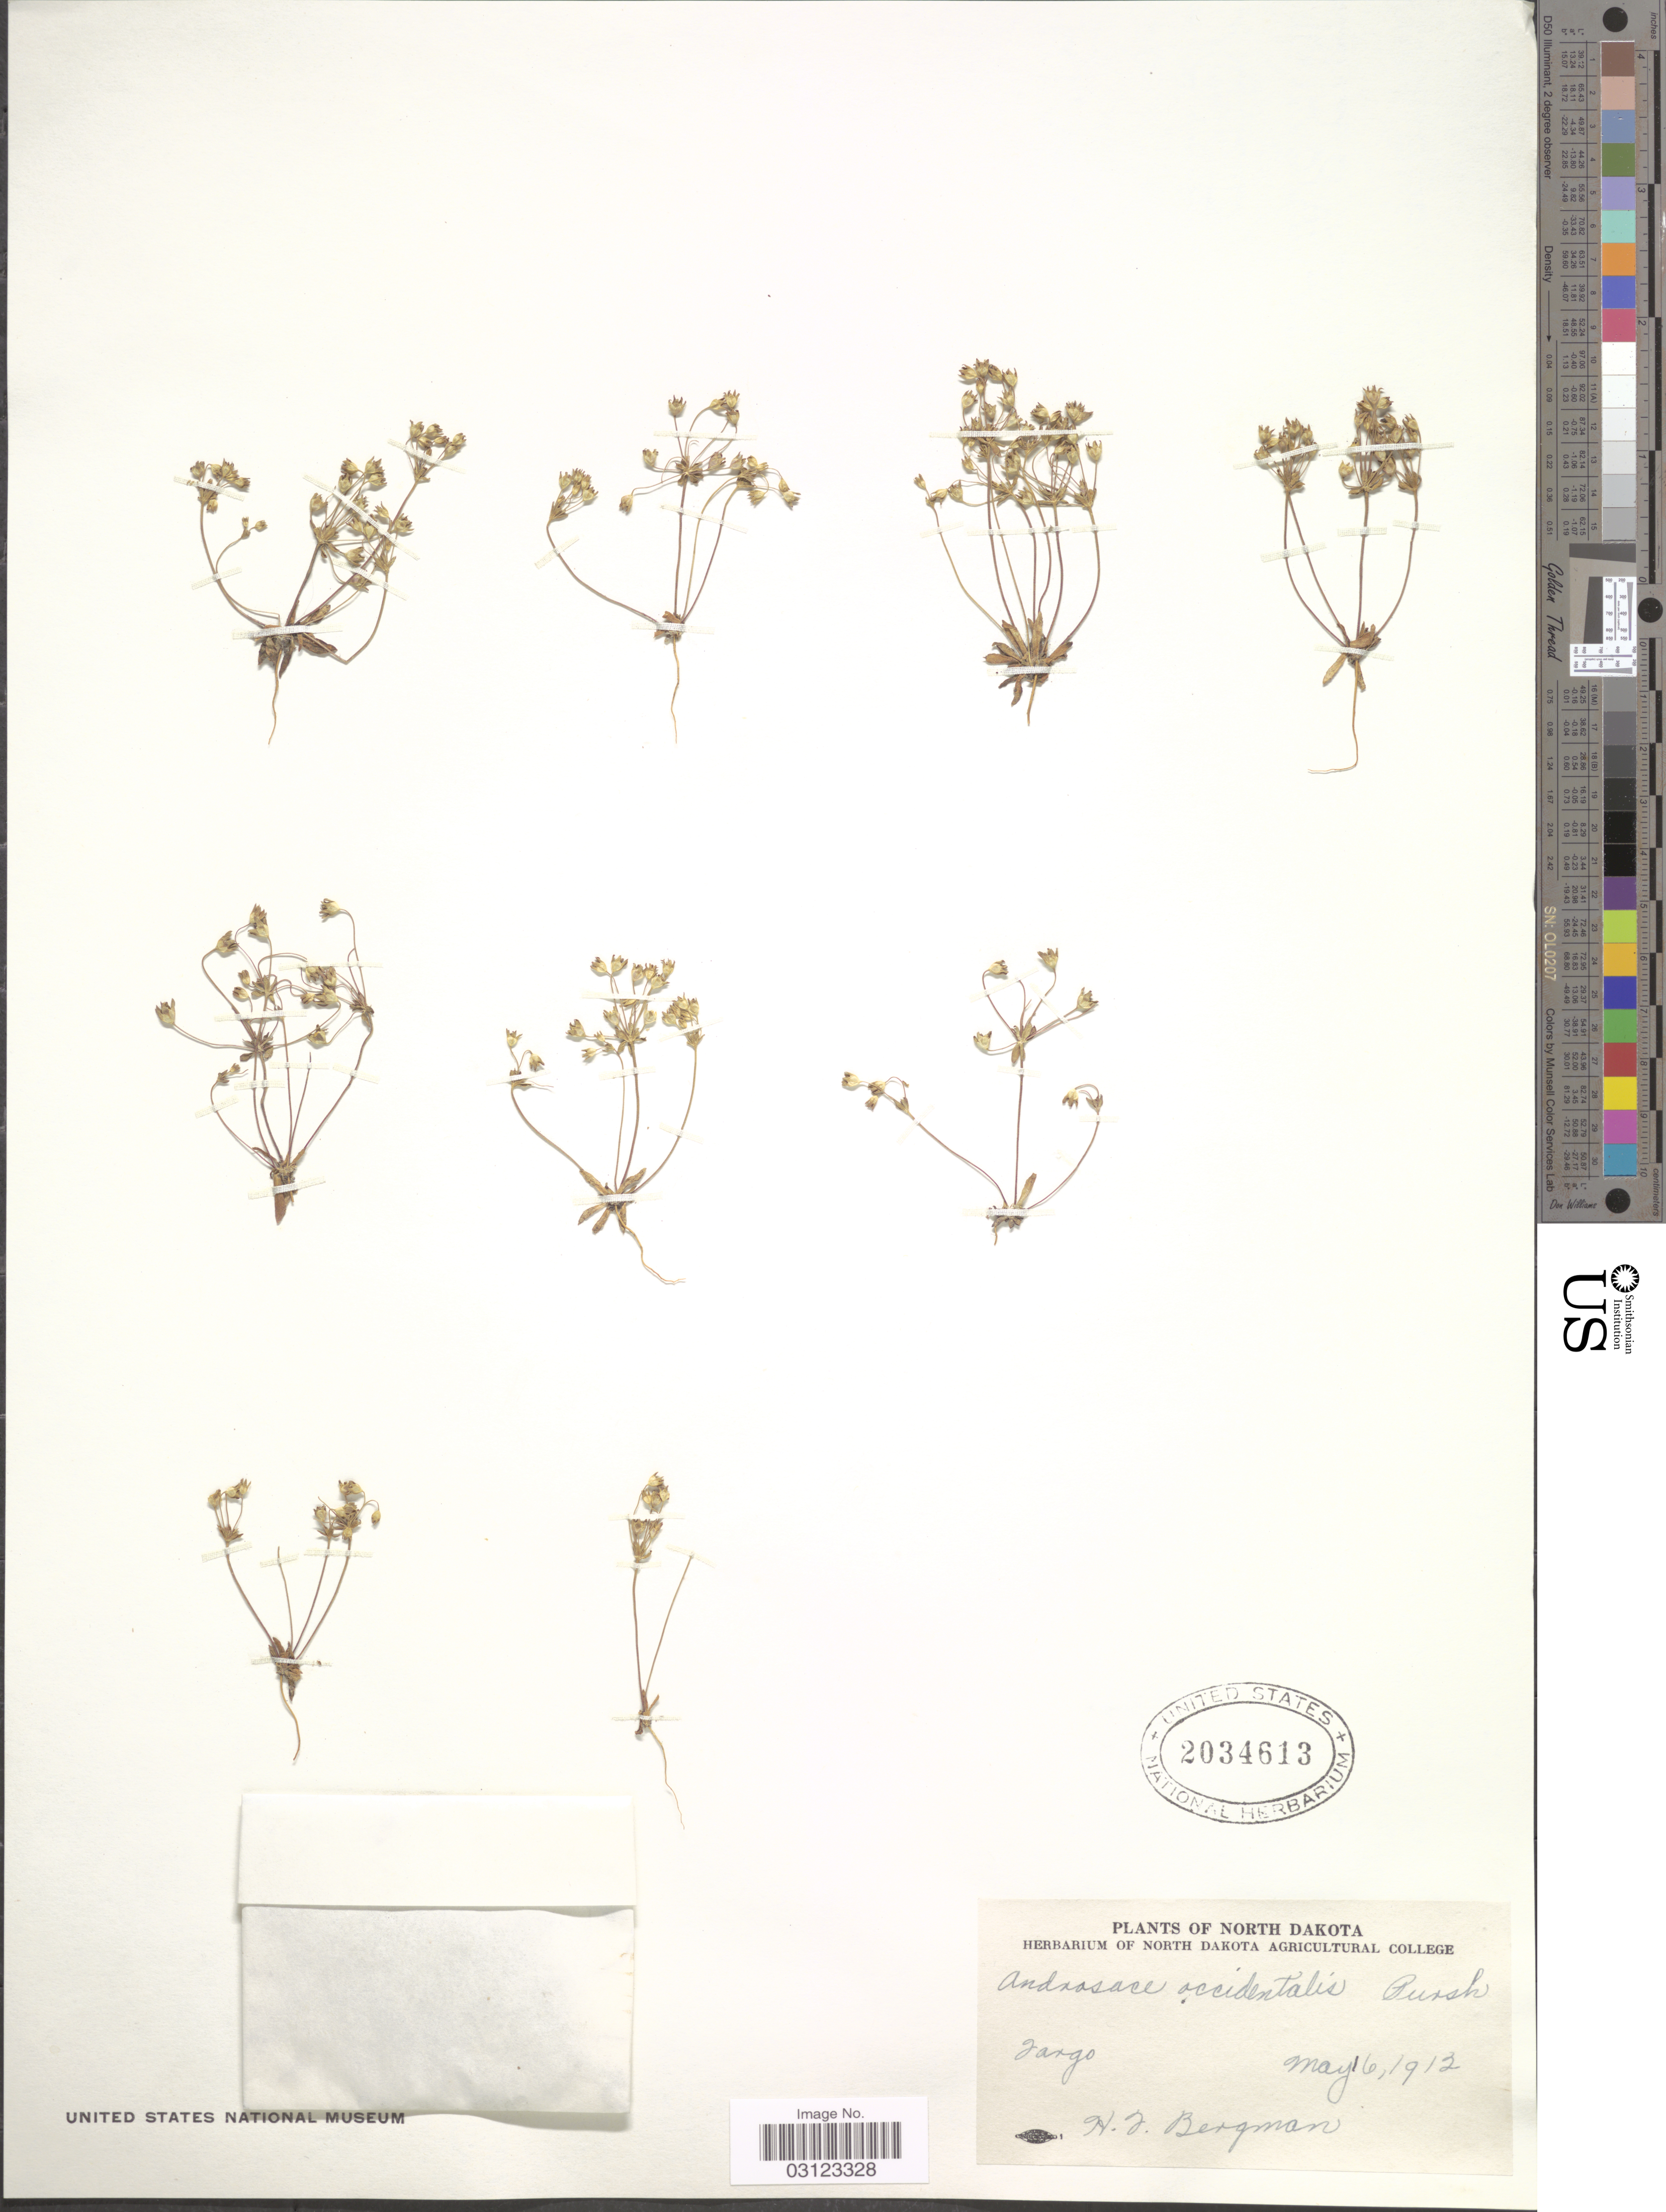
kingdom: Plantae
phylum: Tracheophyta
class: Magnoliopsida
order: Ericales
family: Primulaceae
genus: Androsace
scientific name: Androsace occidentalis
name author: (Pursh) Pursh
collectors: H. Bergman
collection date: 1912-05-16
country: United States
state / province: North Dakota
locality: Fargo.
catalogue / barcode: US 2034613